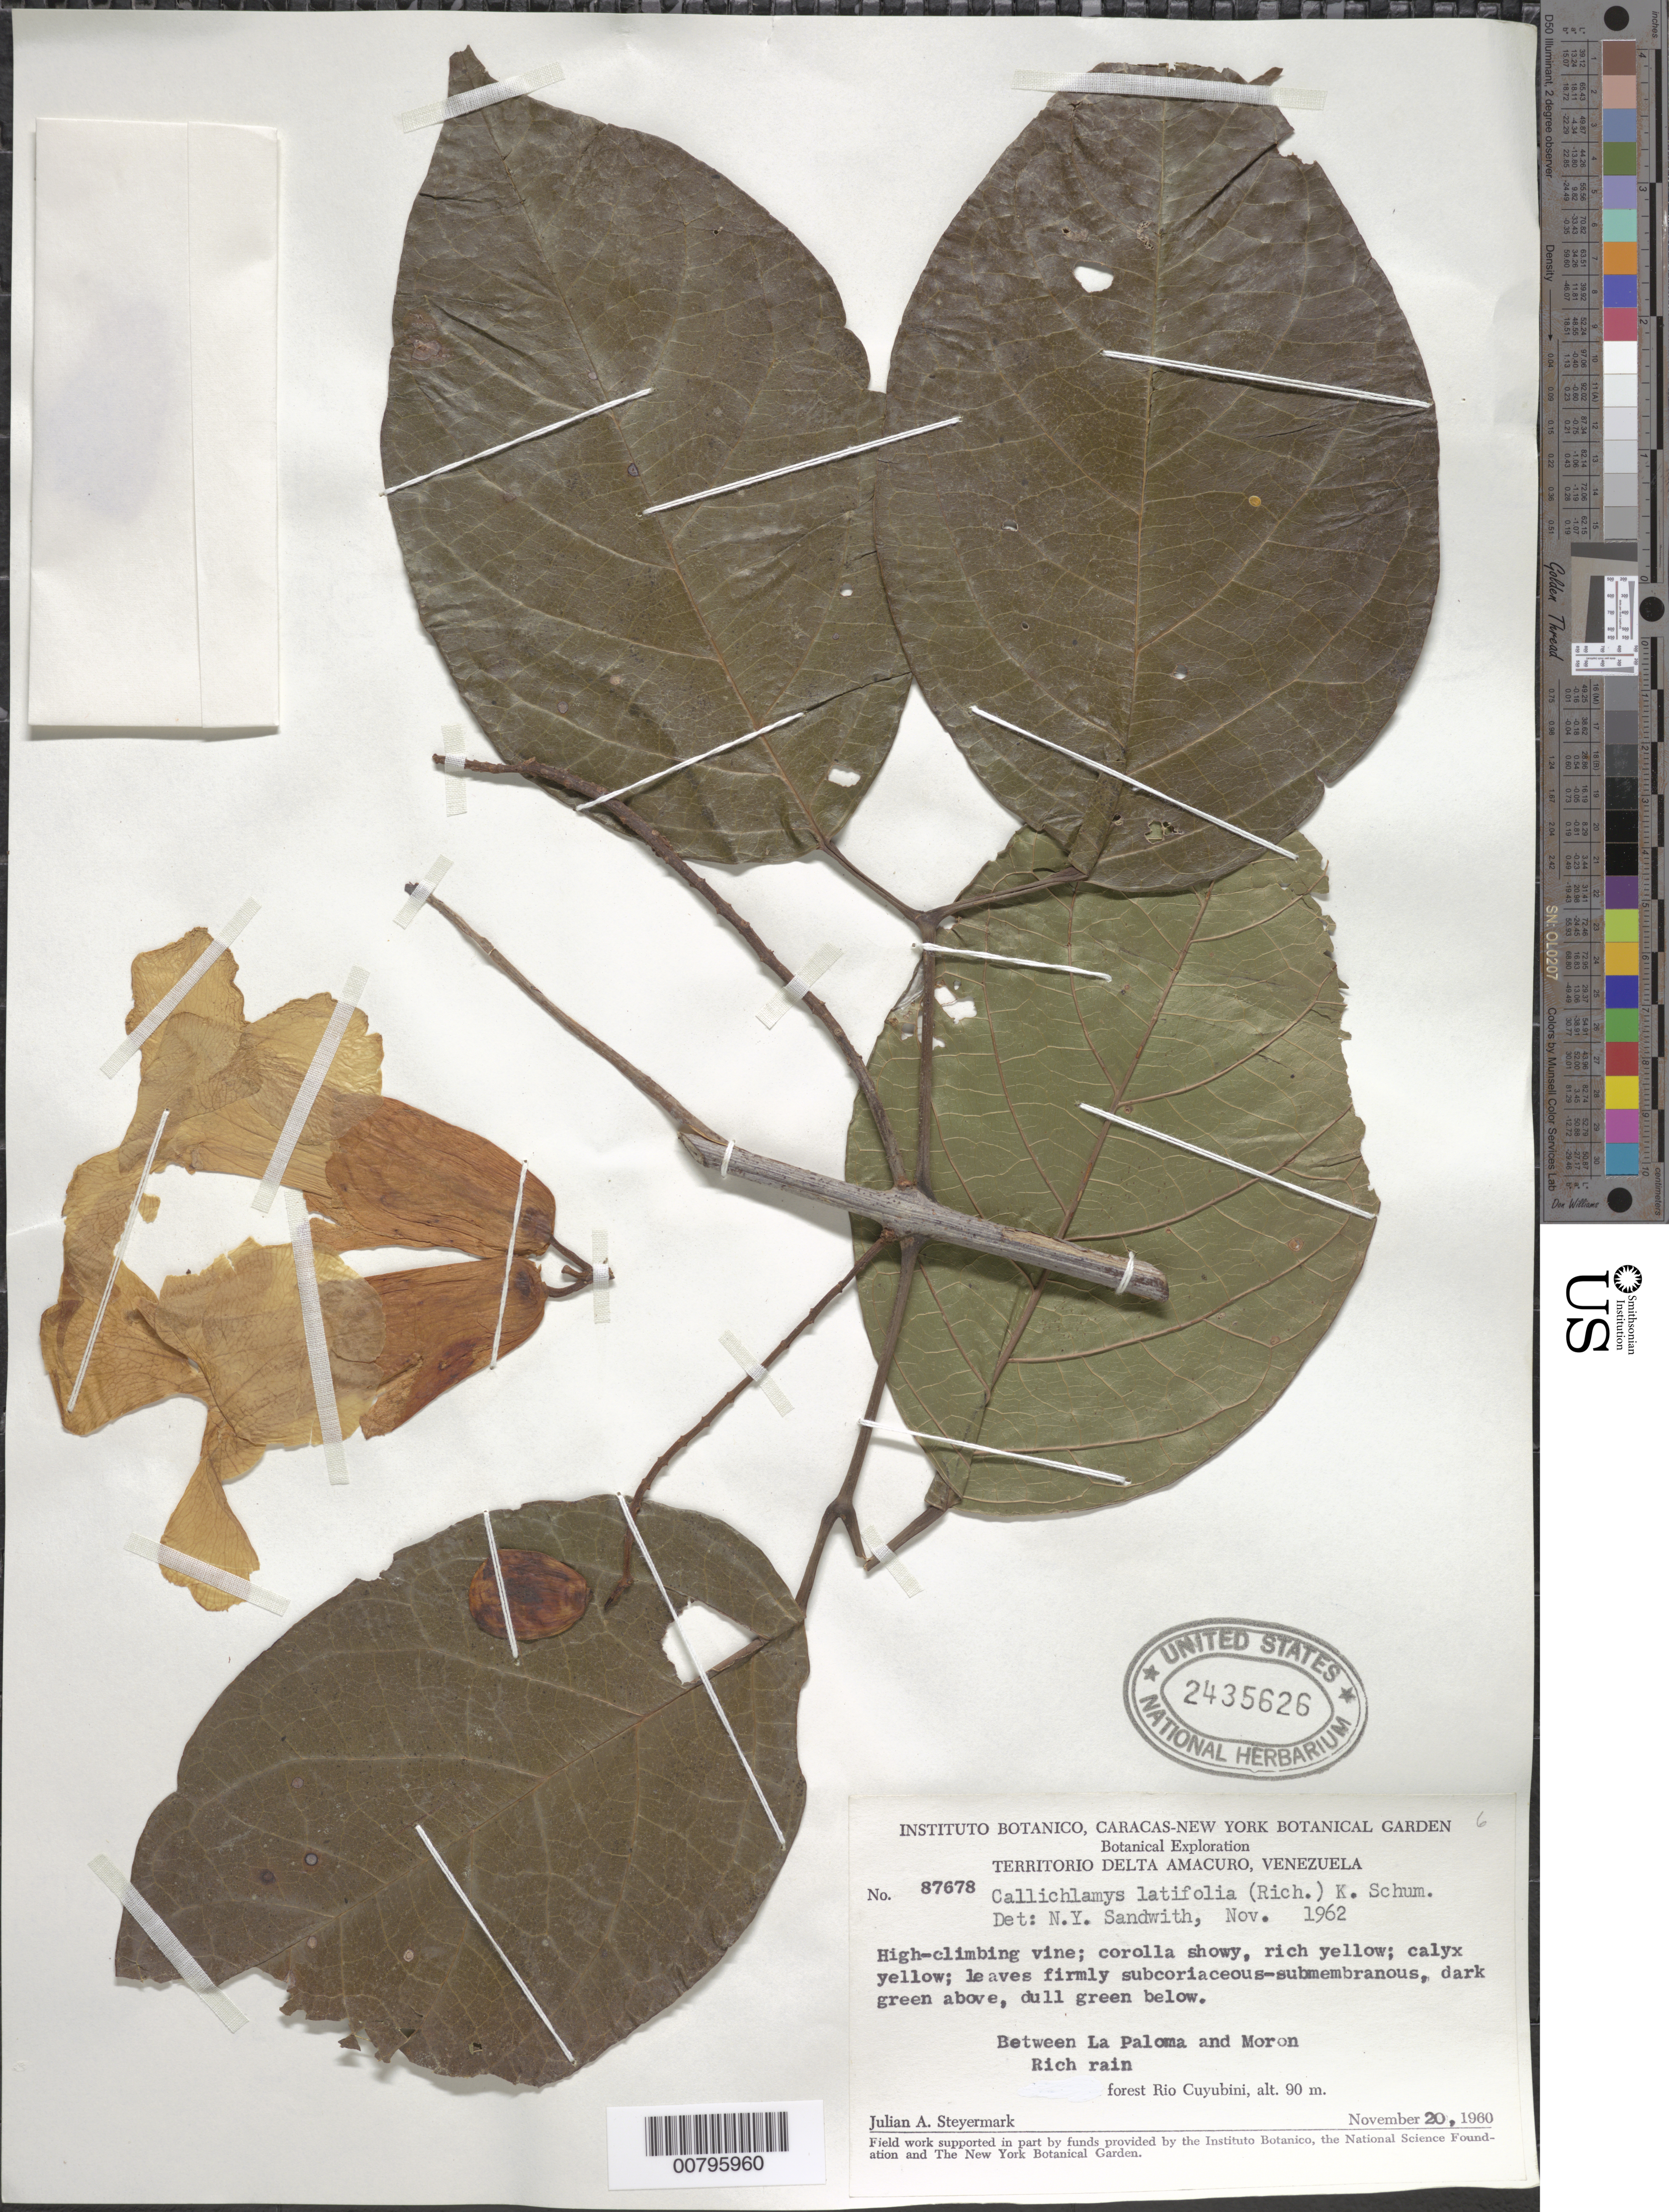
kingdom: Plantae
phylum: Tracheophyta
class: Magnoliopsida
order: Lamiales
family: Bignoniaceae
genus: Callichlamys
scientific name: Callichlamys latifolia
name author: (Rich.) K. Schum.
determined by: Sandwith, N. Y.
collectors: J. Steyermark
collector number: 87678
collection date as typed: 20-Nov-60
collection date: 1960-11-20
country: Venezuela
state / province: Delta Amacuro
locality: Río Cuyubini, between La Paloma and Moron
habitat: Rich rainforest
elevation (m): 90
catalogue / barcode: US 2435626